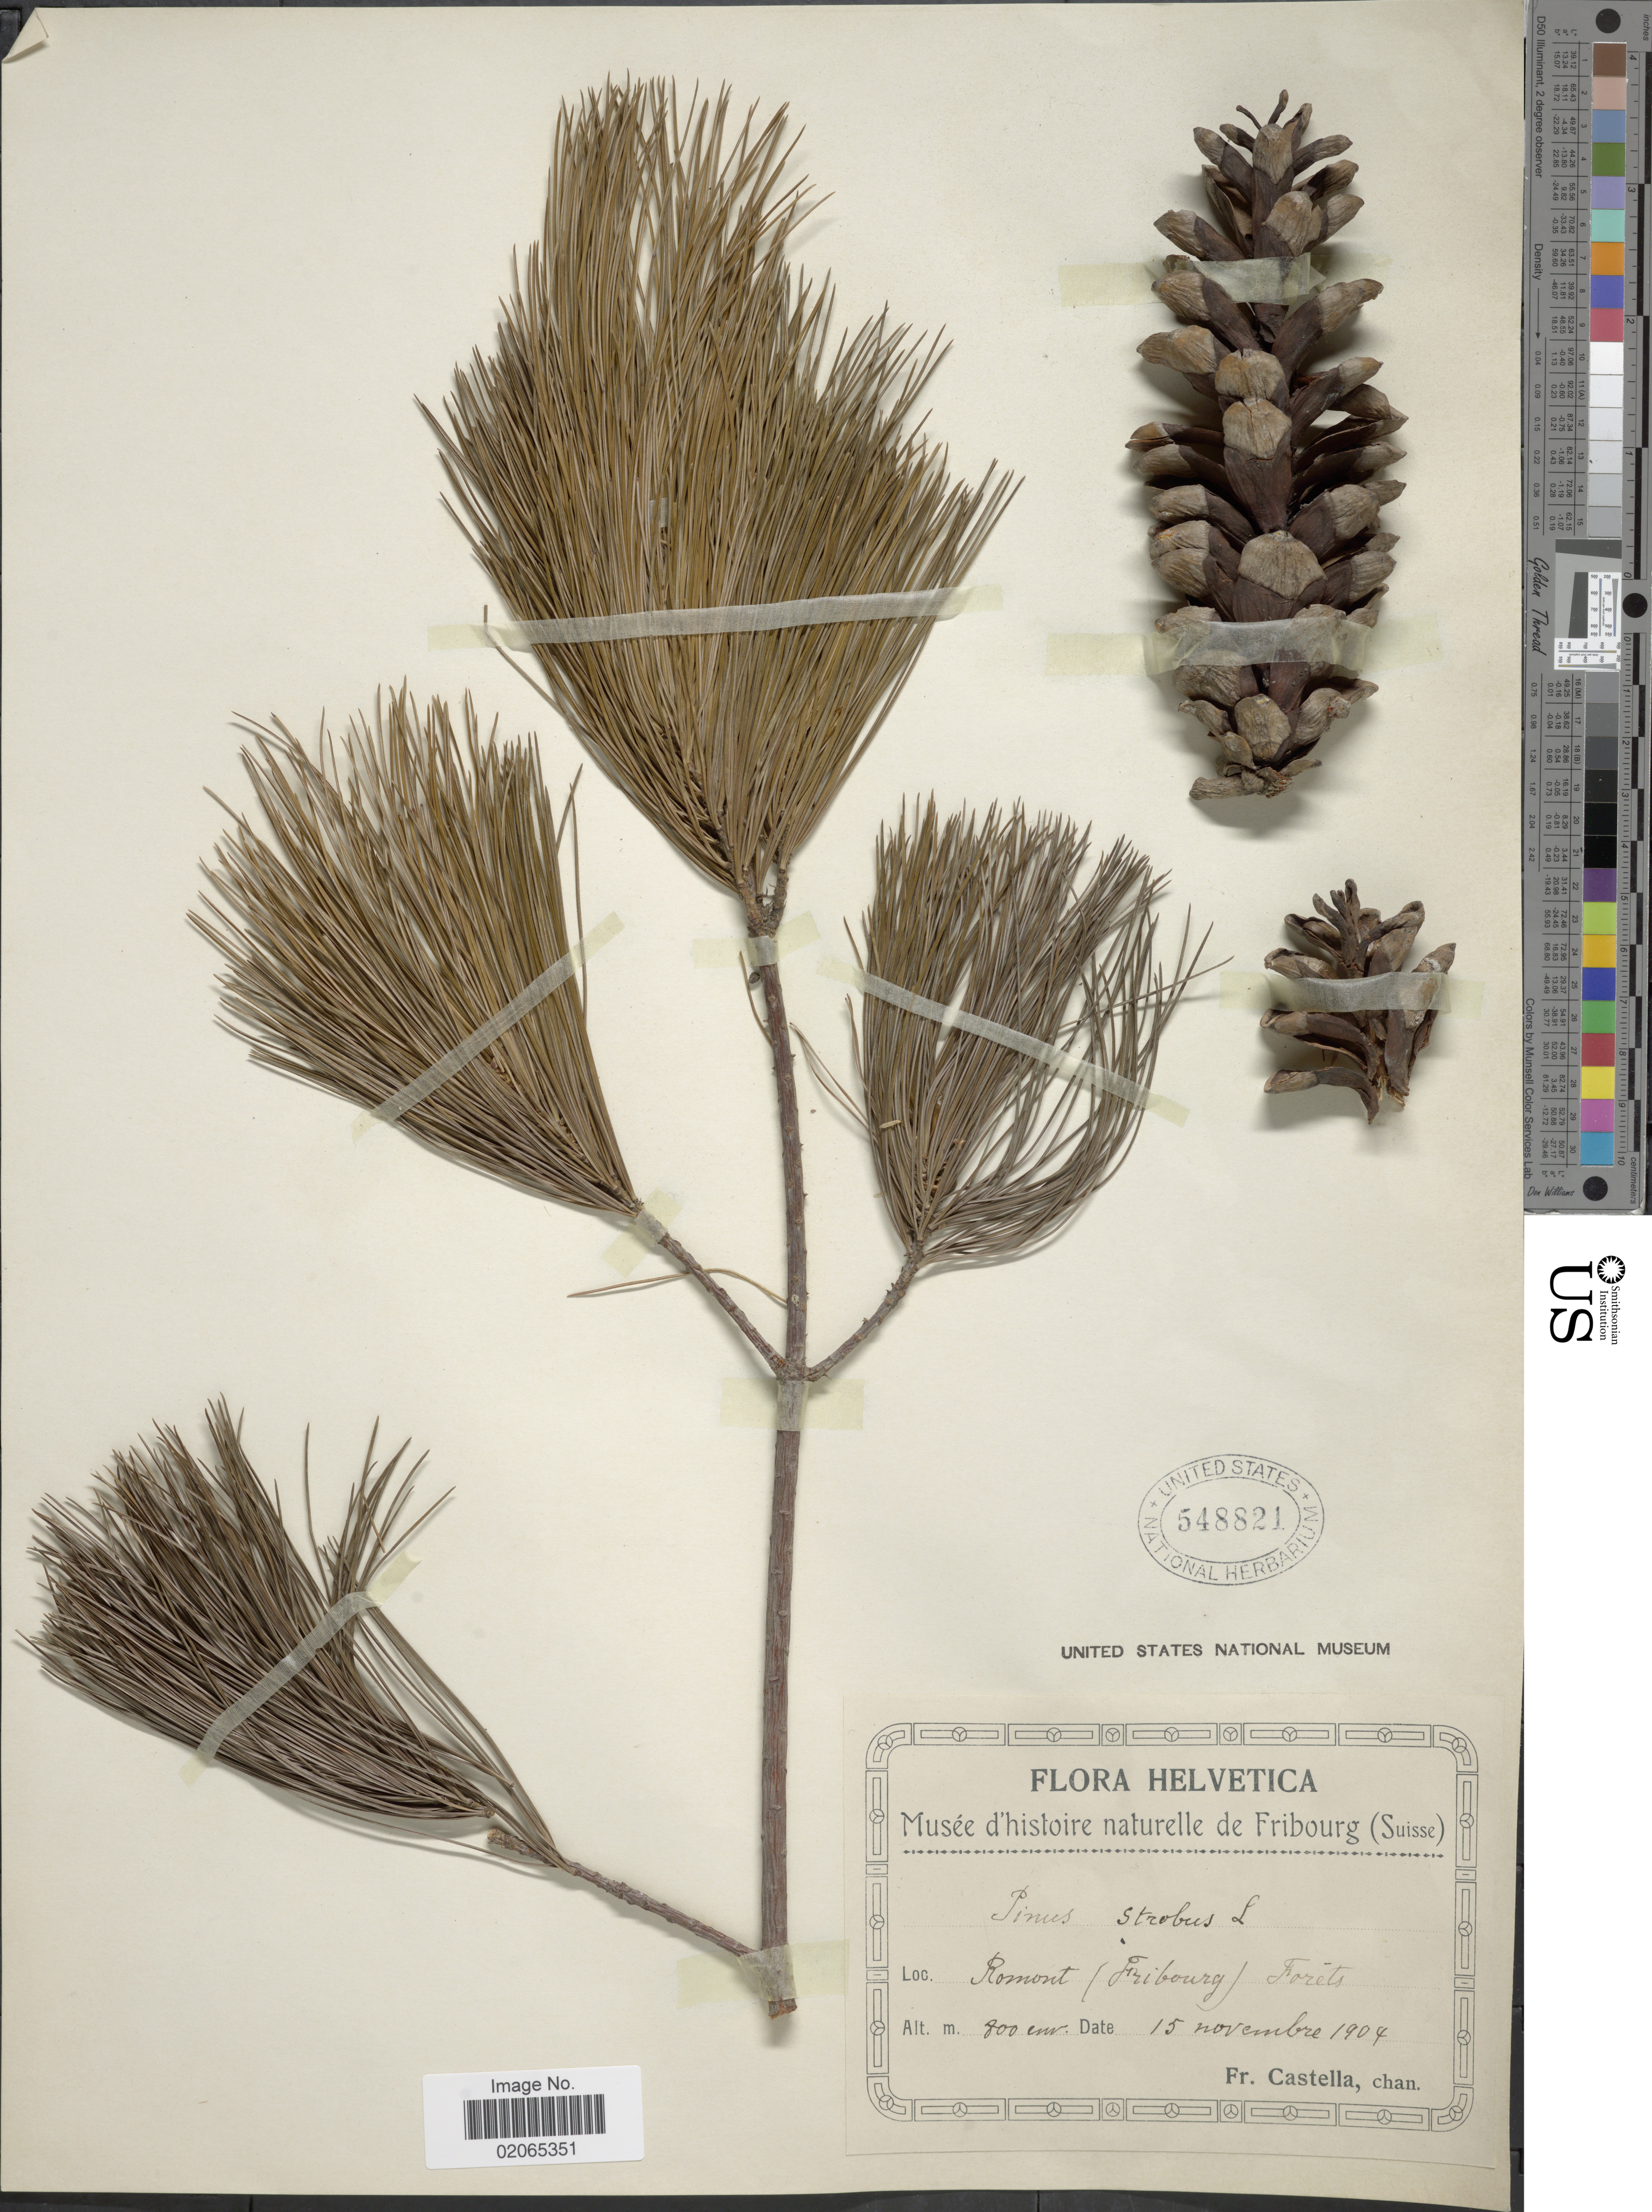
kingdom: Plantae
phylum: Tracheophyta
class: Pinopsida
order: Pinales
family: Pinaceae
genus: Pinus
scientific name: Pinus strobus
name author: L.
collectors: Fr. Castella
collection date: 1904-11-15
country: Switzerland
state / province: Fribourg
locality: Helvetica. Romont (Fribourg) Forêts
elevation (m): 800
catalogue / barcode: US 548821